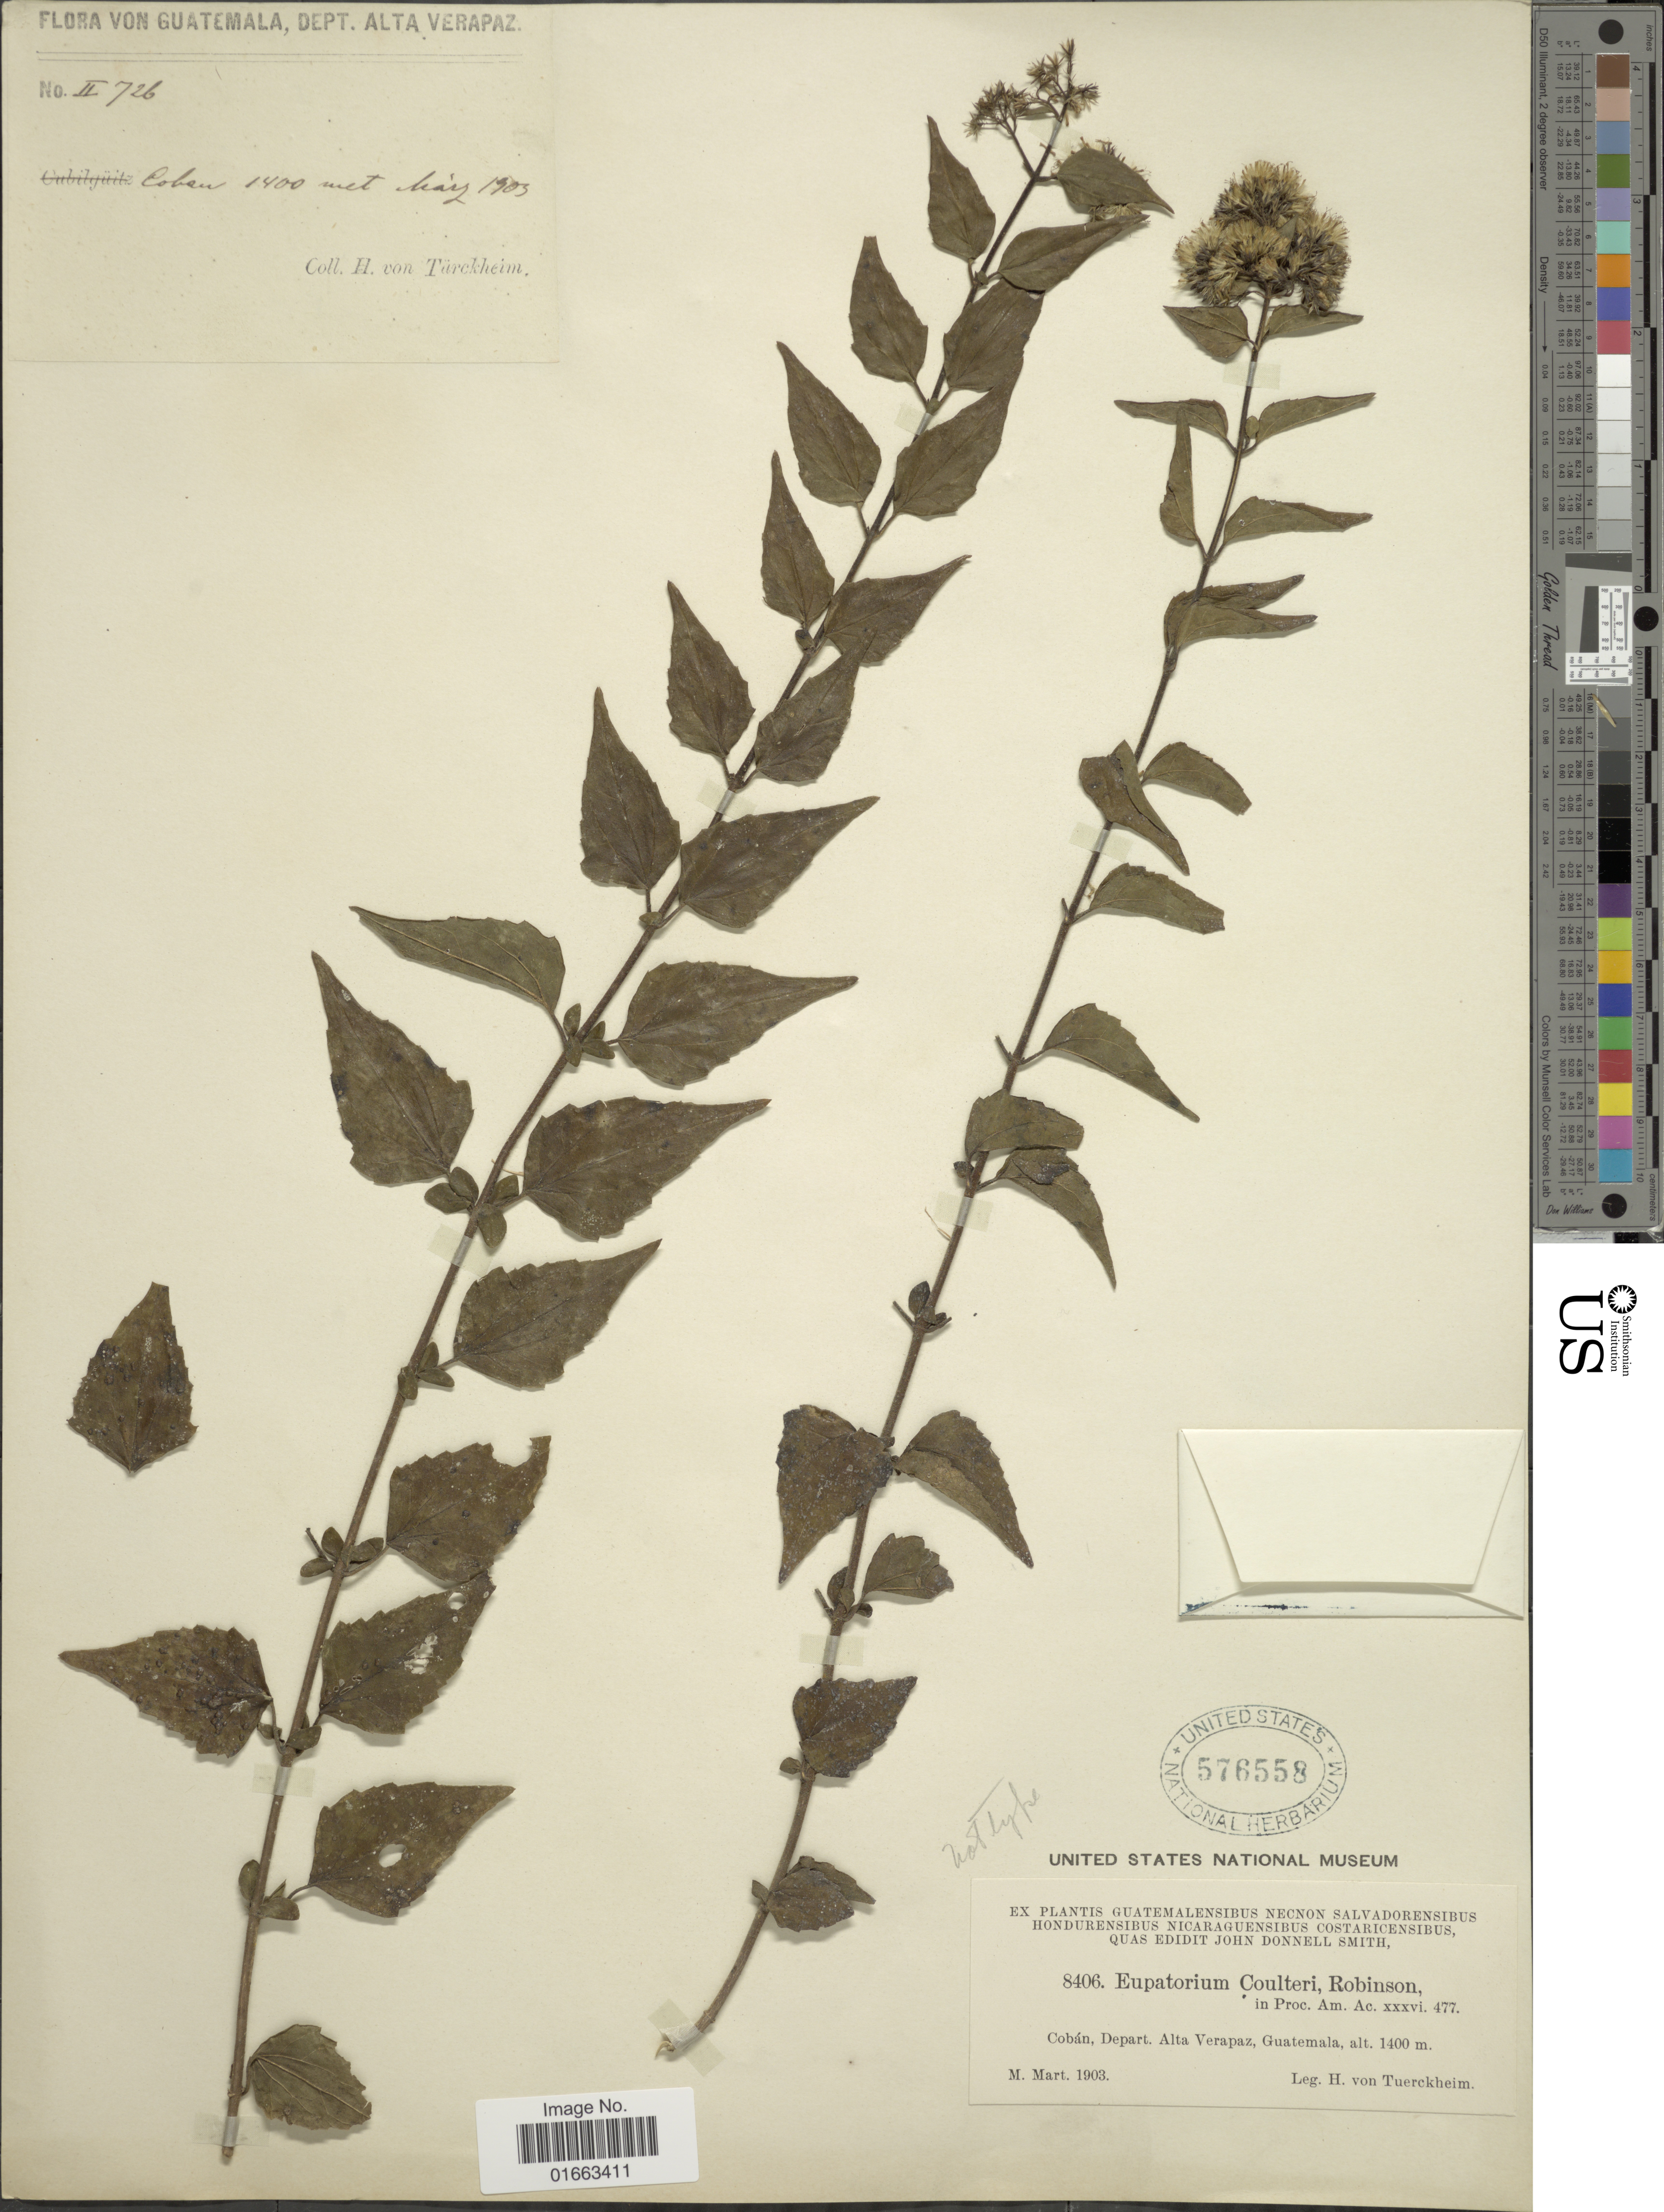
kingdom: Plantae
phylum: Tracheophyta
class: Magnoliopsida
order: Asterales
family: Asteraceae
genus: Koanophyllon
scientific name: Koanophyllon coulteri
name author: (B.L. Rob.) R.M. King & H. Rob.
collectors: H. von Türckheim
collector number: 8406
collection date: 1903-03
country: Guatemala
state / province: Alta Verapaz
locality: Cobán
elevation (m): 1400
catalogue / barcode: US 576558